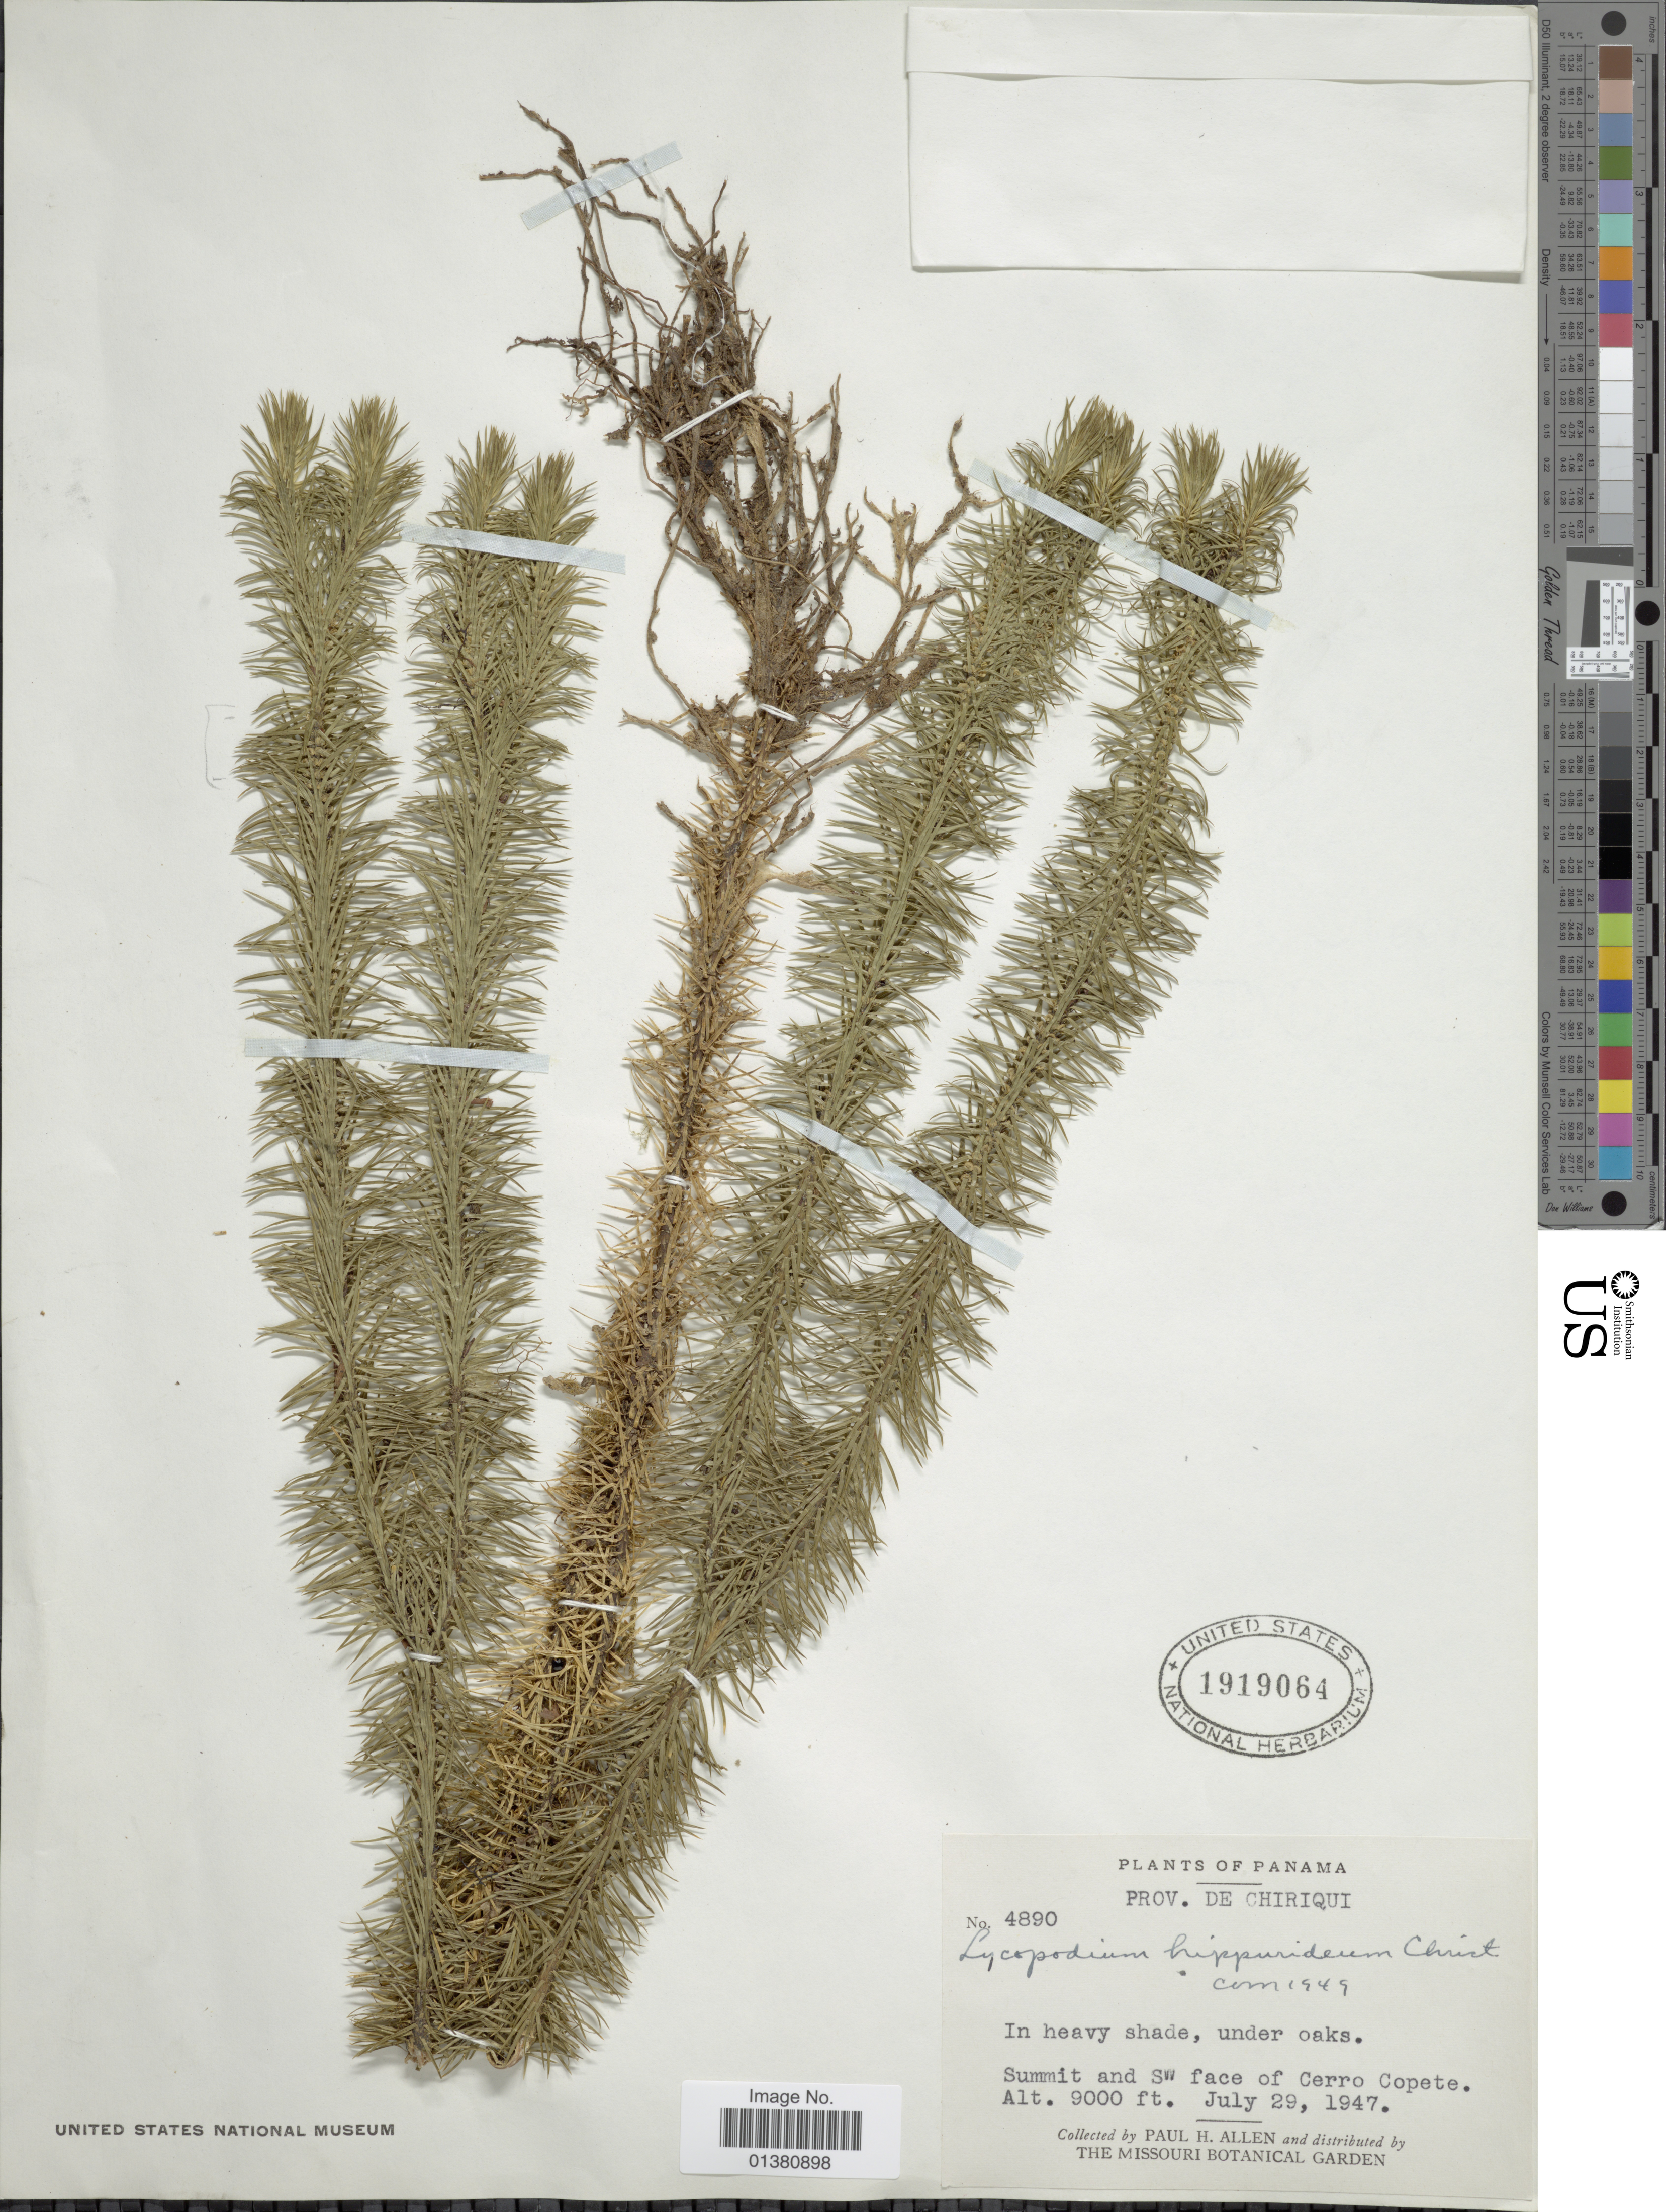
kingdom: Plantae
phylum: Tracheophyta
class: Lycopodiopsida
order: Lycopodiales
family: Lycopodiaceae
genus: Phlegmariurus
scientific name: Phlegmariurus hippurideus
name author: (Christ) B. Øllg.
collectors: P. H. Allen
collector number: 4890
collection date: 1947-07-29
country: Panama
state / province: Chiriqui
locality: Prov. de Chiriqui, Summit and SW face of Cerro Copete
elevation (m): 2743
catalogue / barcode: US 1919064